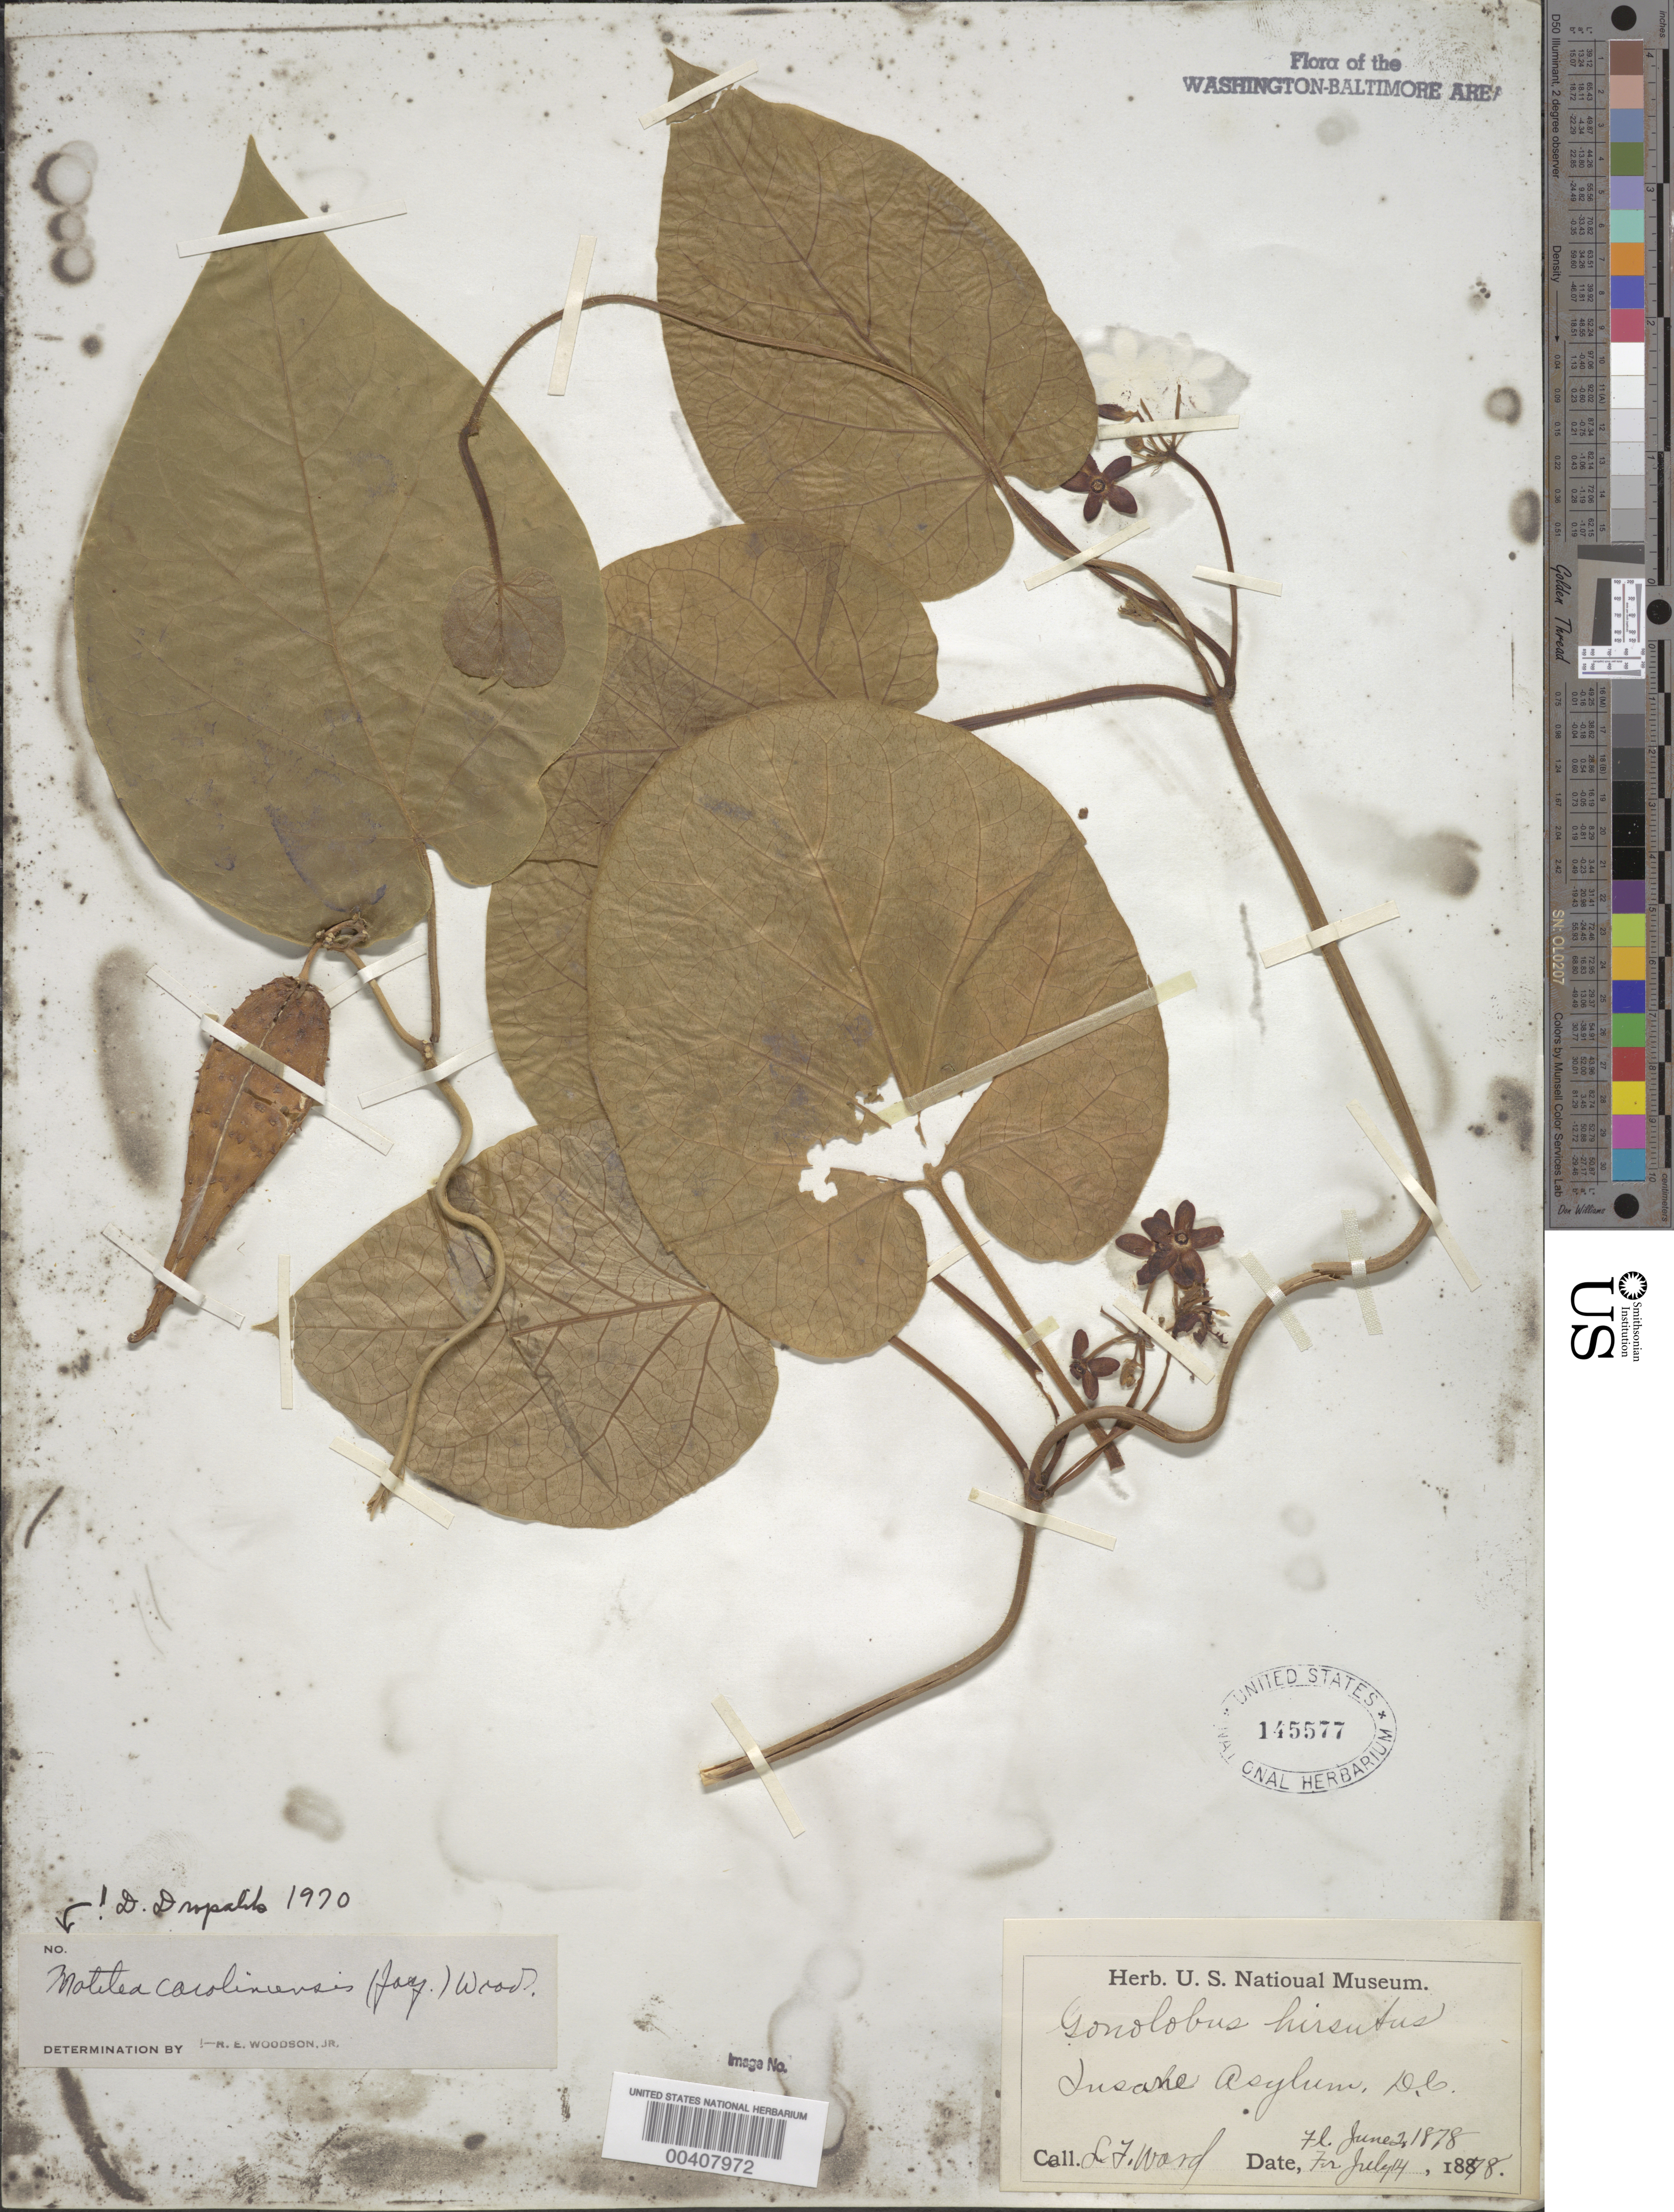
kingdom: Plantae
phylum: Tracheophyta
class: Magnoliopsida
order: Gentianales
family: Apocynaceae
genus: Matelea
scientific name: Matelea carolinensis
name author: (Jacq.) Woodson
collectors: L. F. Ward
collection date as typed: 02 Jun 1878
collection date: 1878-06-02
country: United States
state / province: District of Columbia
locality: Insane Asylum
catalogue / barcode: US 145577